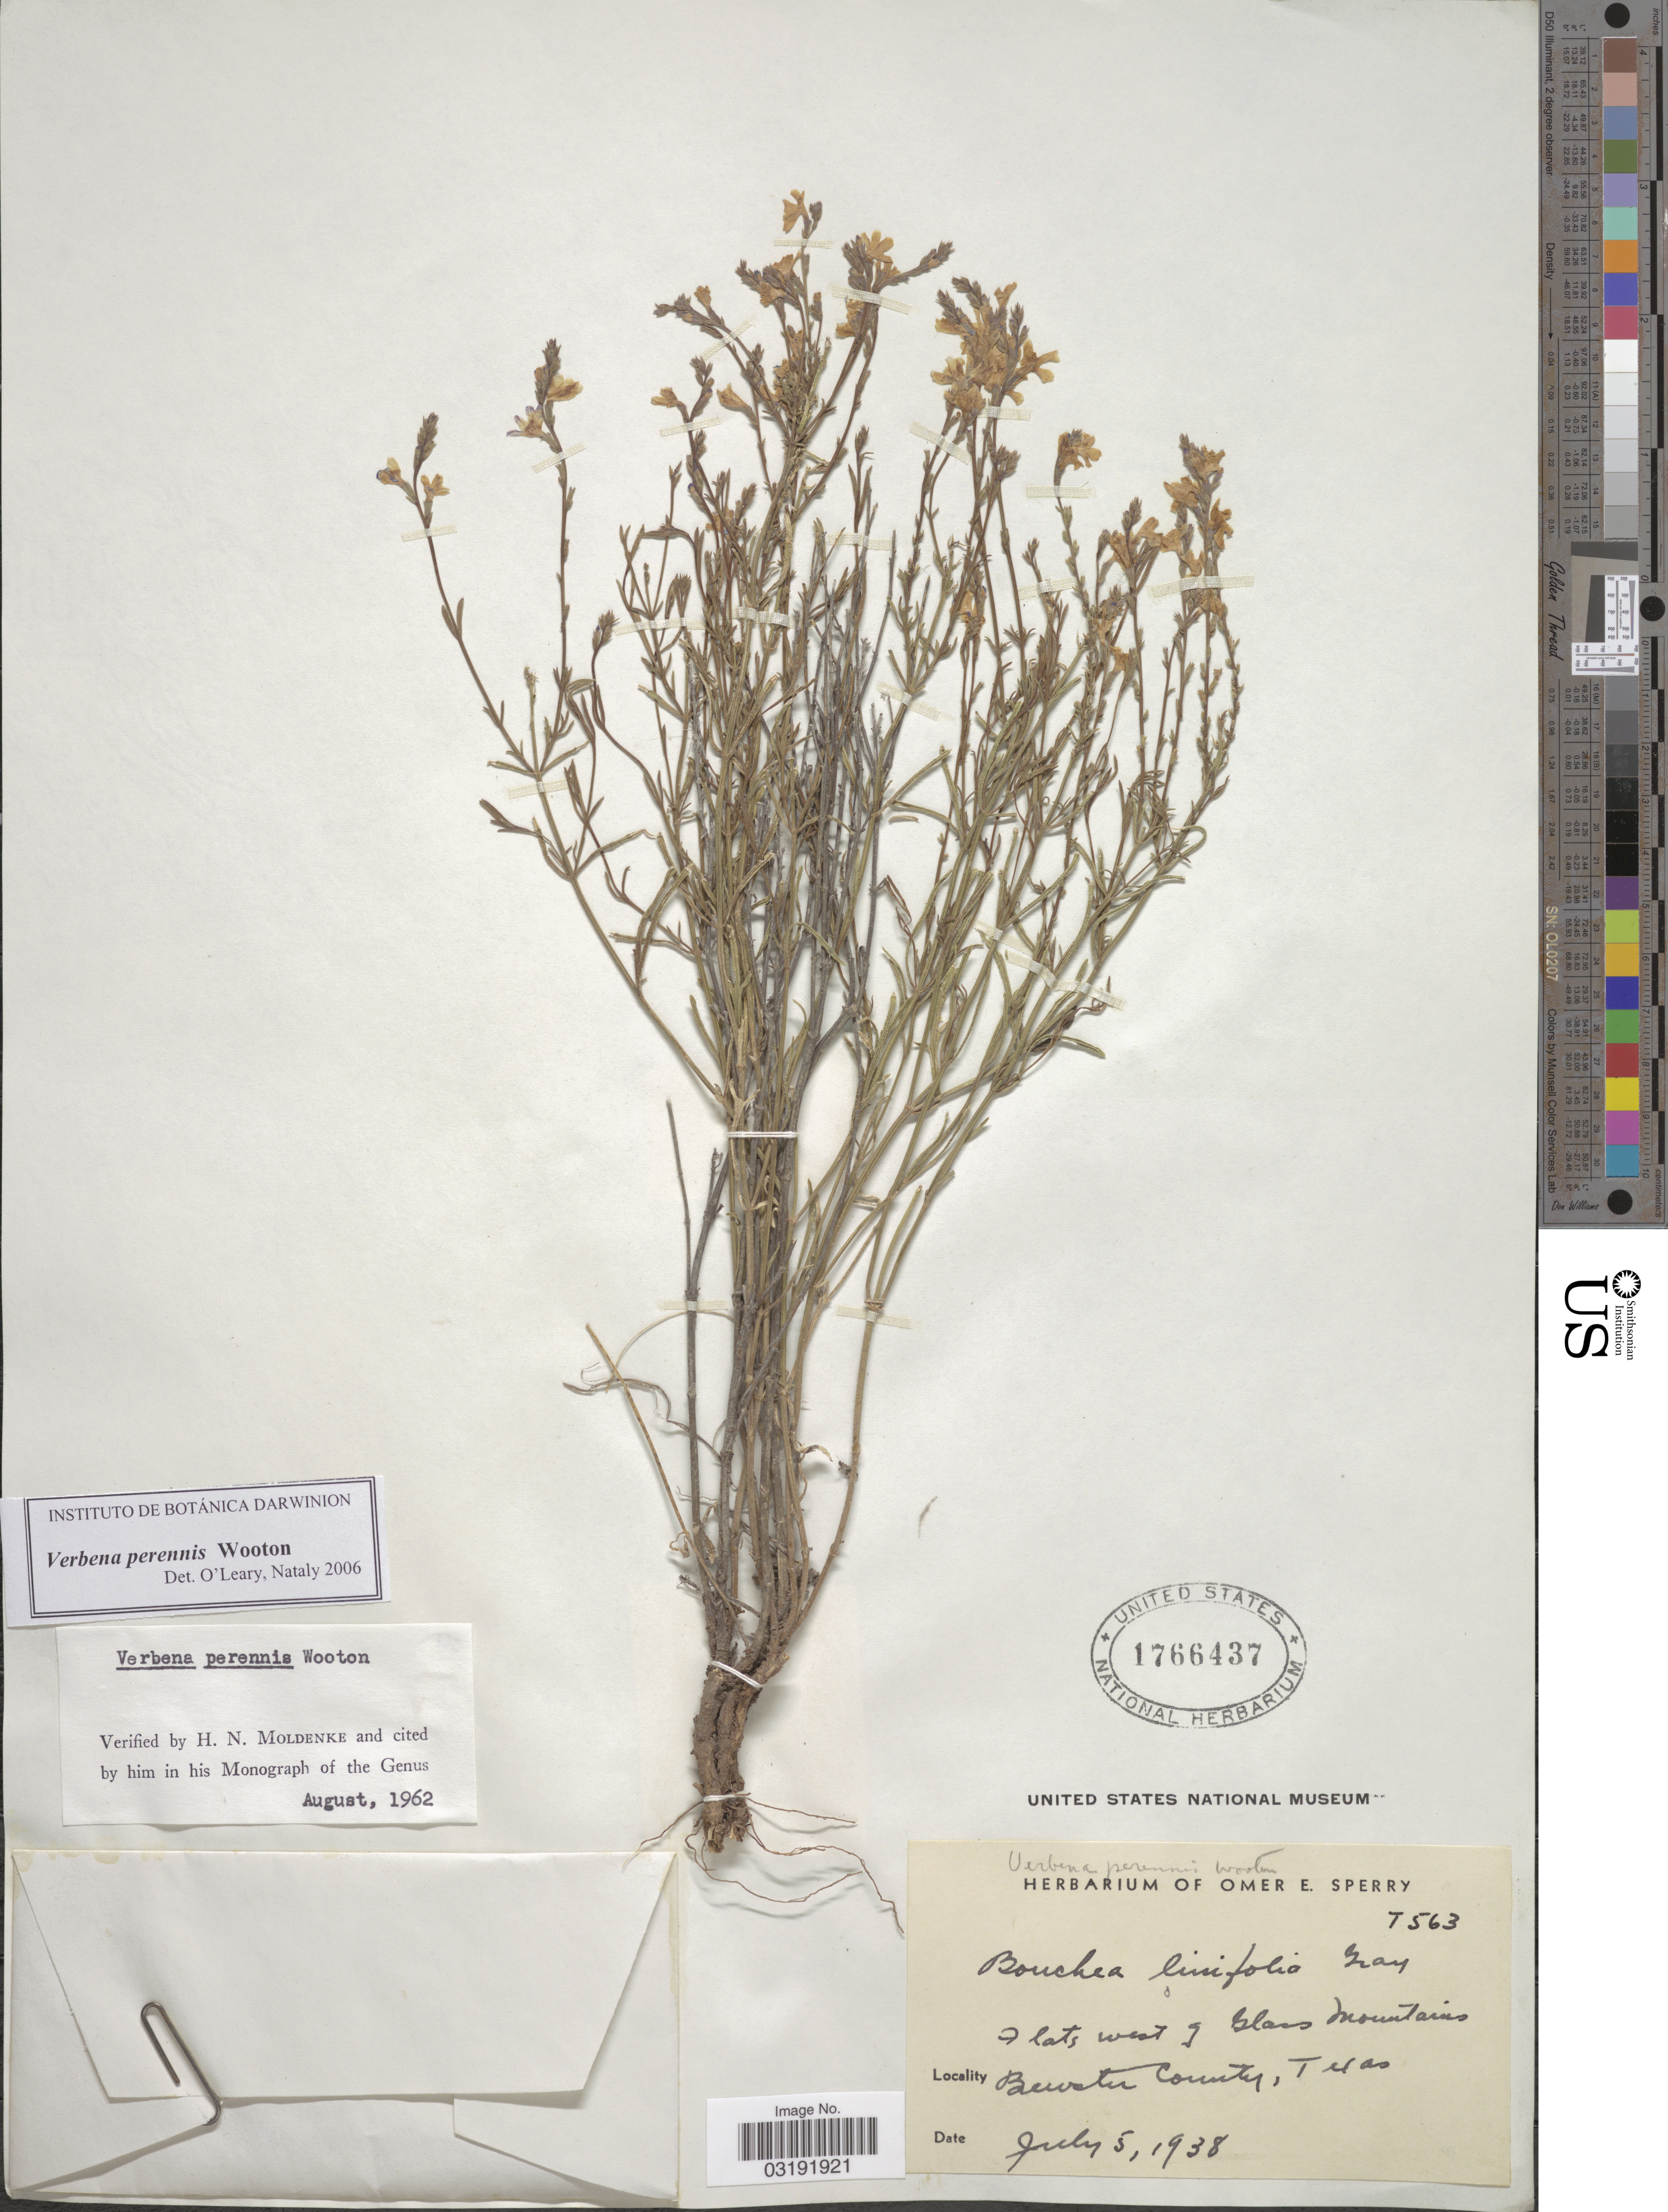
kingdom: Plantae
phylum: Tracheophyta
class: Magnoliopsida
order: Lamiales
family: Verbenaceae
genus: Verbena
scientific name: Verbena perennis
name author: Wooton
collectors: ex. herb. Omer E. Sperry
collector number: T563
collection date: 1938-07-05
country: United States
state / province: Texas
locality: Flats west of Glass Mountains Brewster County.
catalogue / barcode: US 1766437